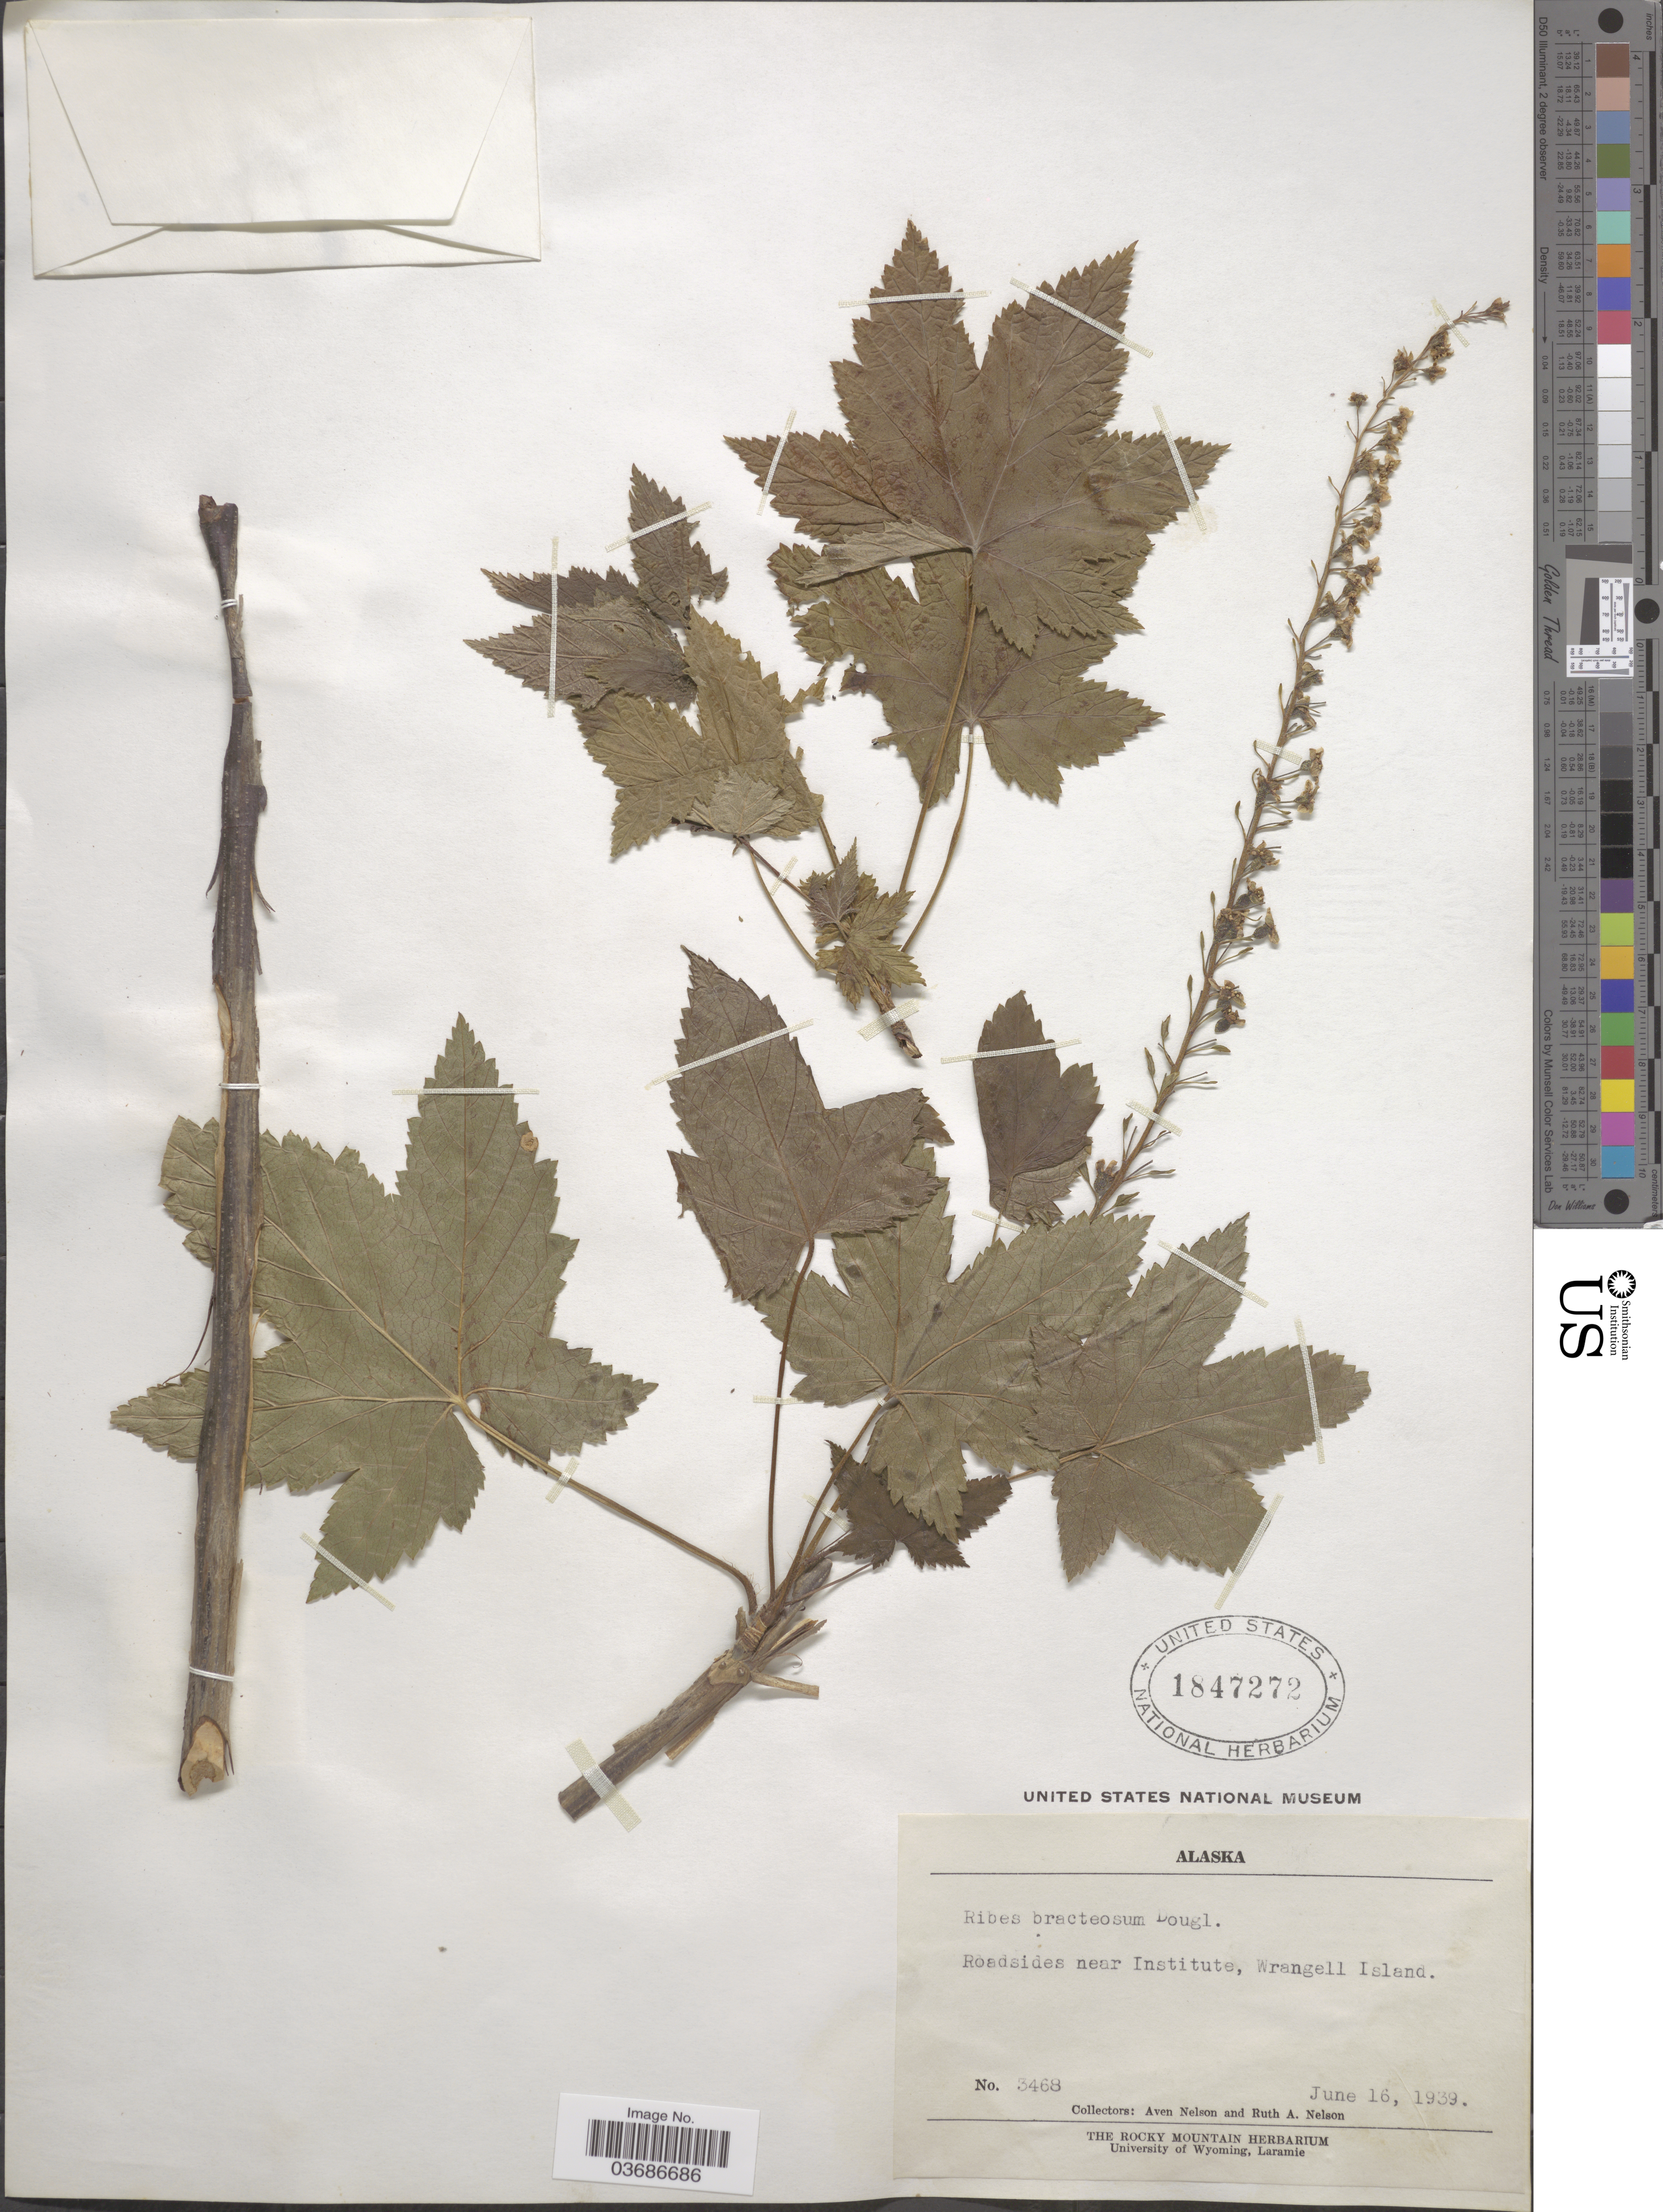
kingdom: Plantae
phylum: Tracheophyta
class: Magnoliopsida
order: Saxifragales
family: Grossulariaceae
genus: Ribes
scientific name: Ribes bracteosum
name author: Douglas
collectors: A. Nelson & R. A. Nelson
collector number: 3468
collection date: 1939-06-16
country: United States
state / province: Alaska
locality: Roadsides near Institute, Wrangell Island.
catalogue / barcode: US 1847272